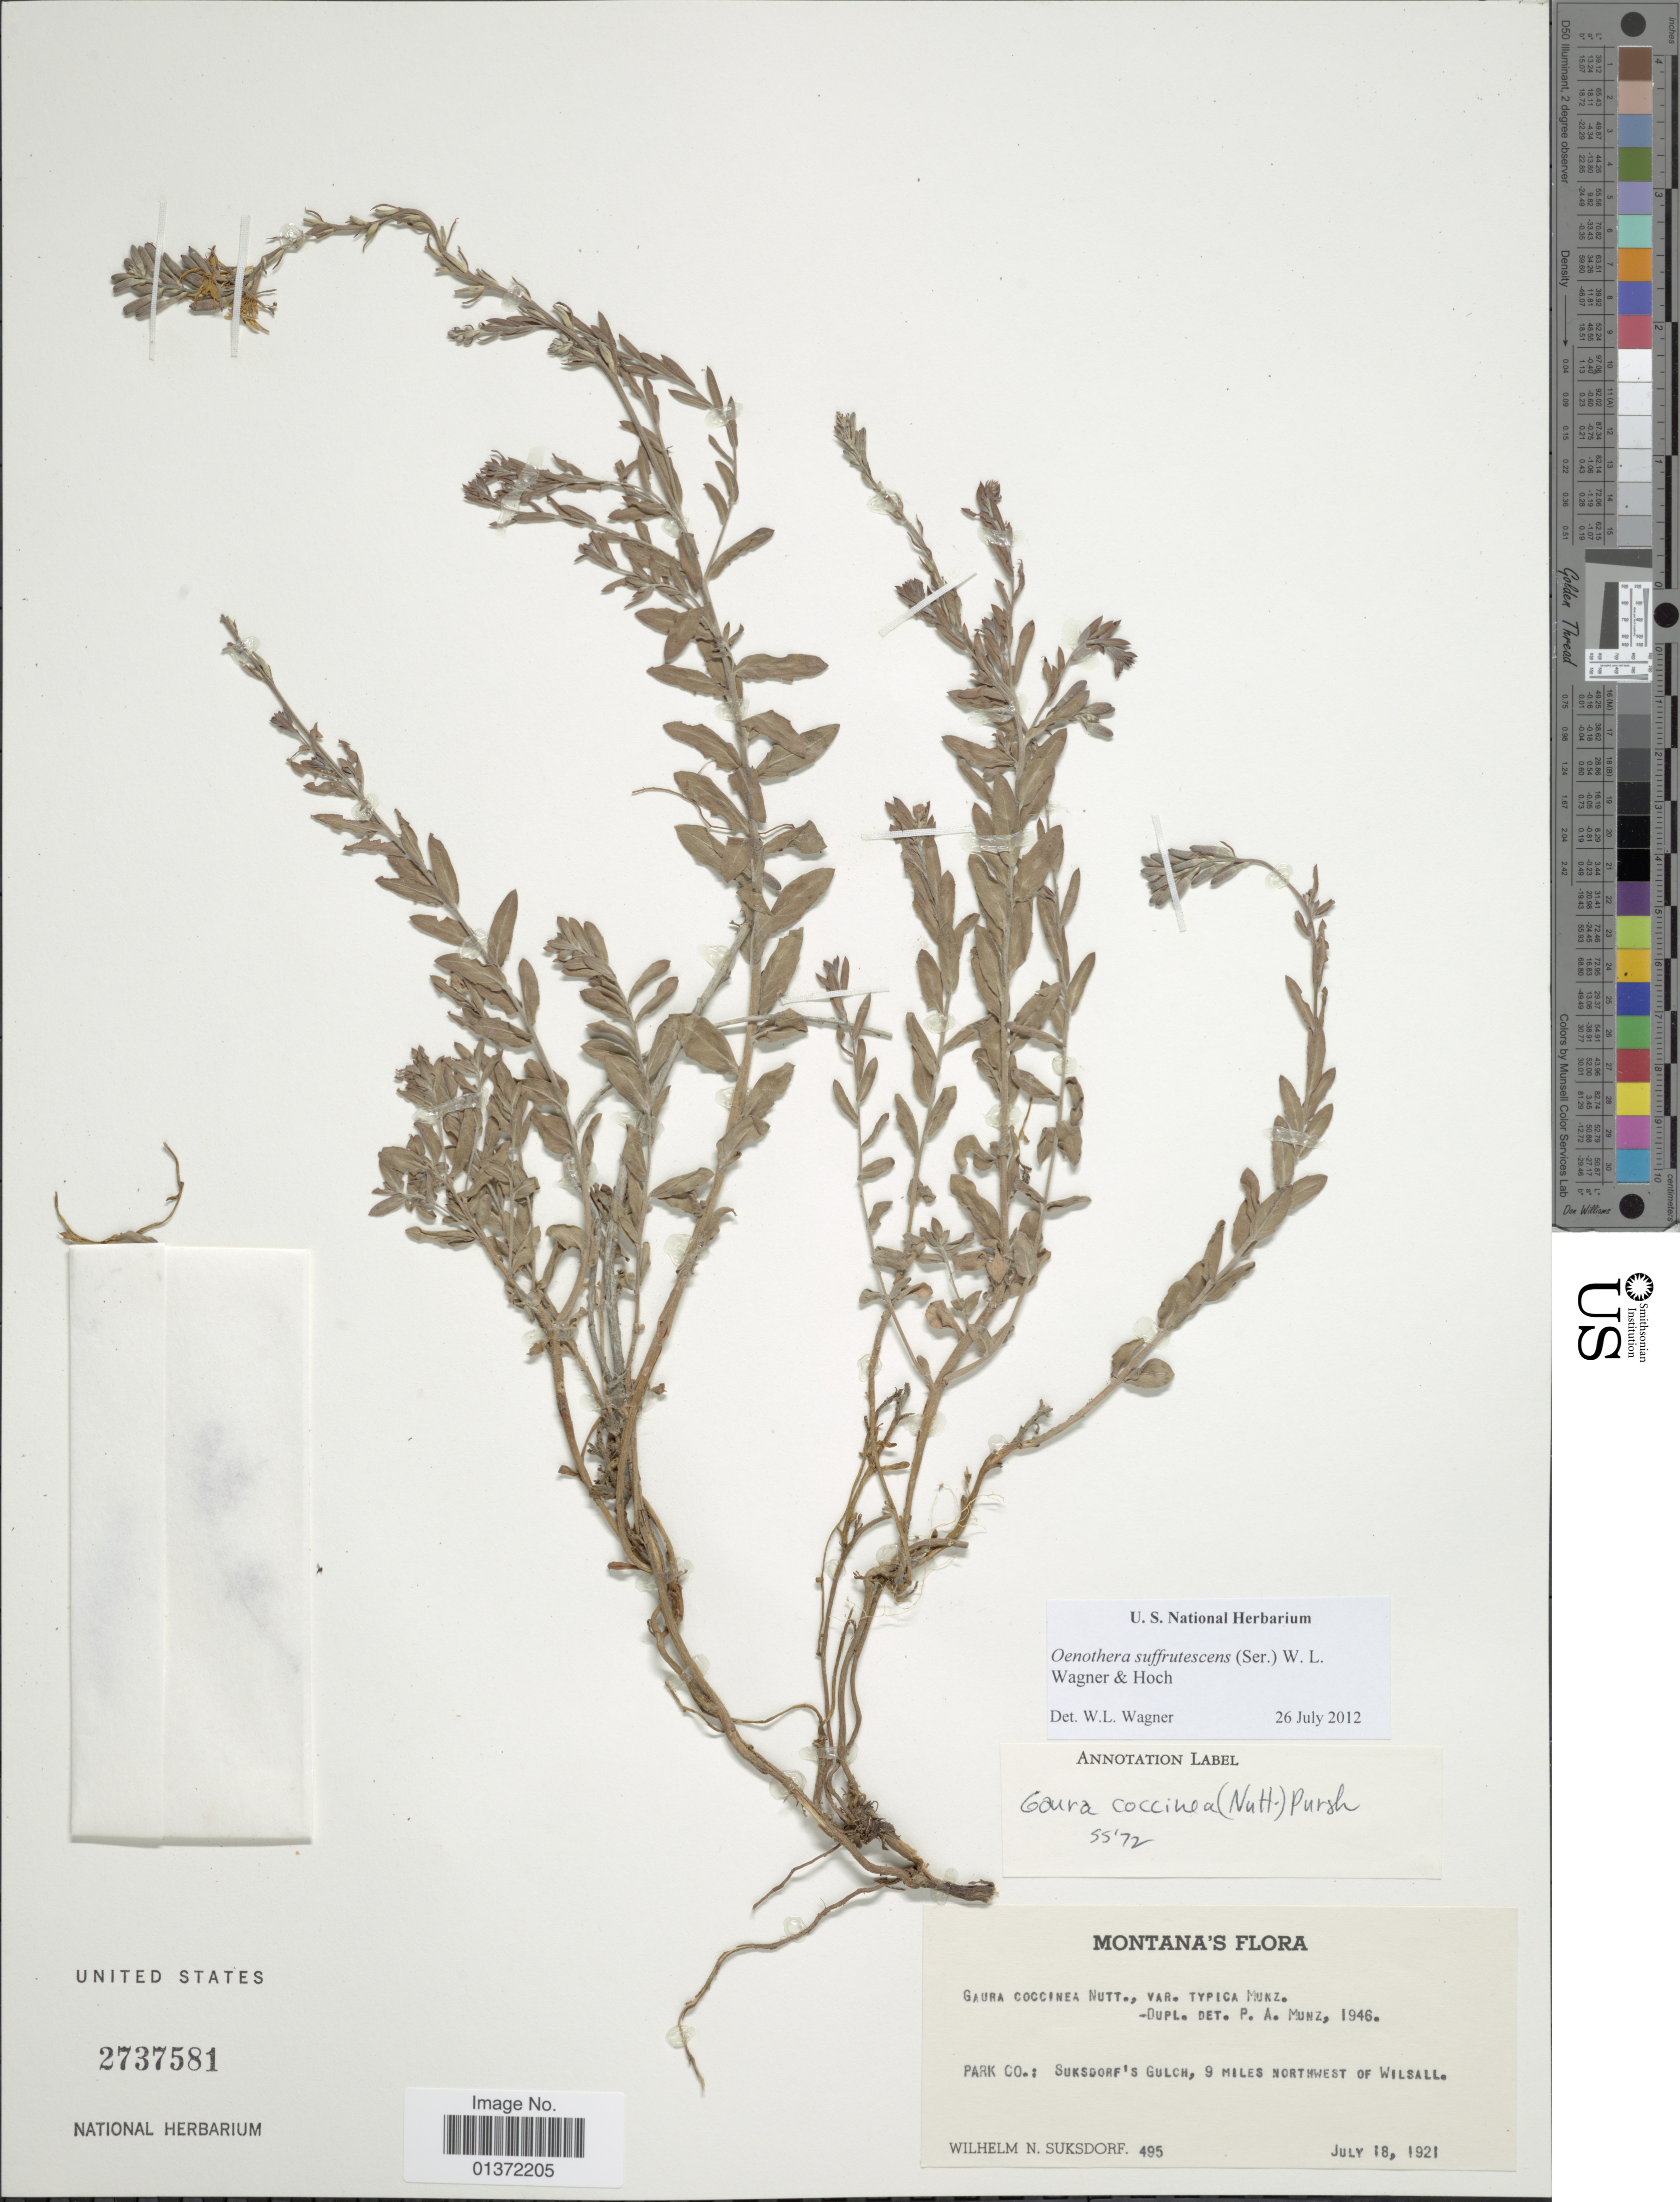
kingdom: Plantae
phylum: Tracheophyta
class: Magnoliopsida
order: Myrtales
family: Onagraceae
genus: Oenothera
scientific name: Oenothera suffrutescens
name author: (Ser.) W.L. Wagner & Hoch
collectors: W. N. Suksdorf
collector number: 495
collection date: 1921-07-18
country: United States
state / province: Montana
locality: Park Co.: Suksdorf's Gulch, 9 miles northwest of Wilsall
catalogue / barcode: US 2737581